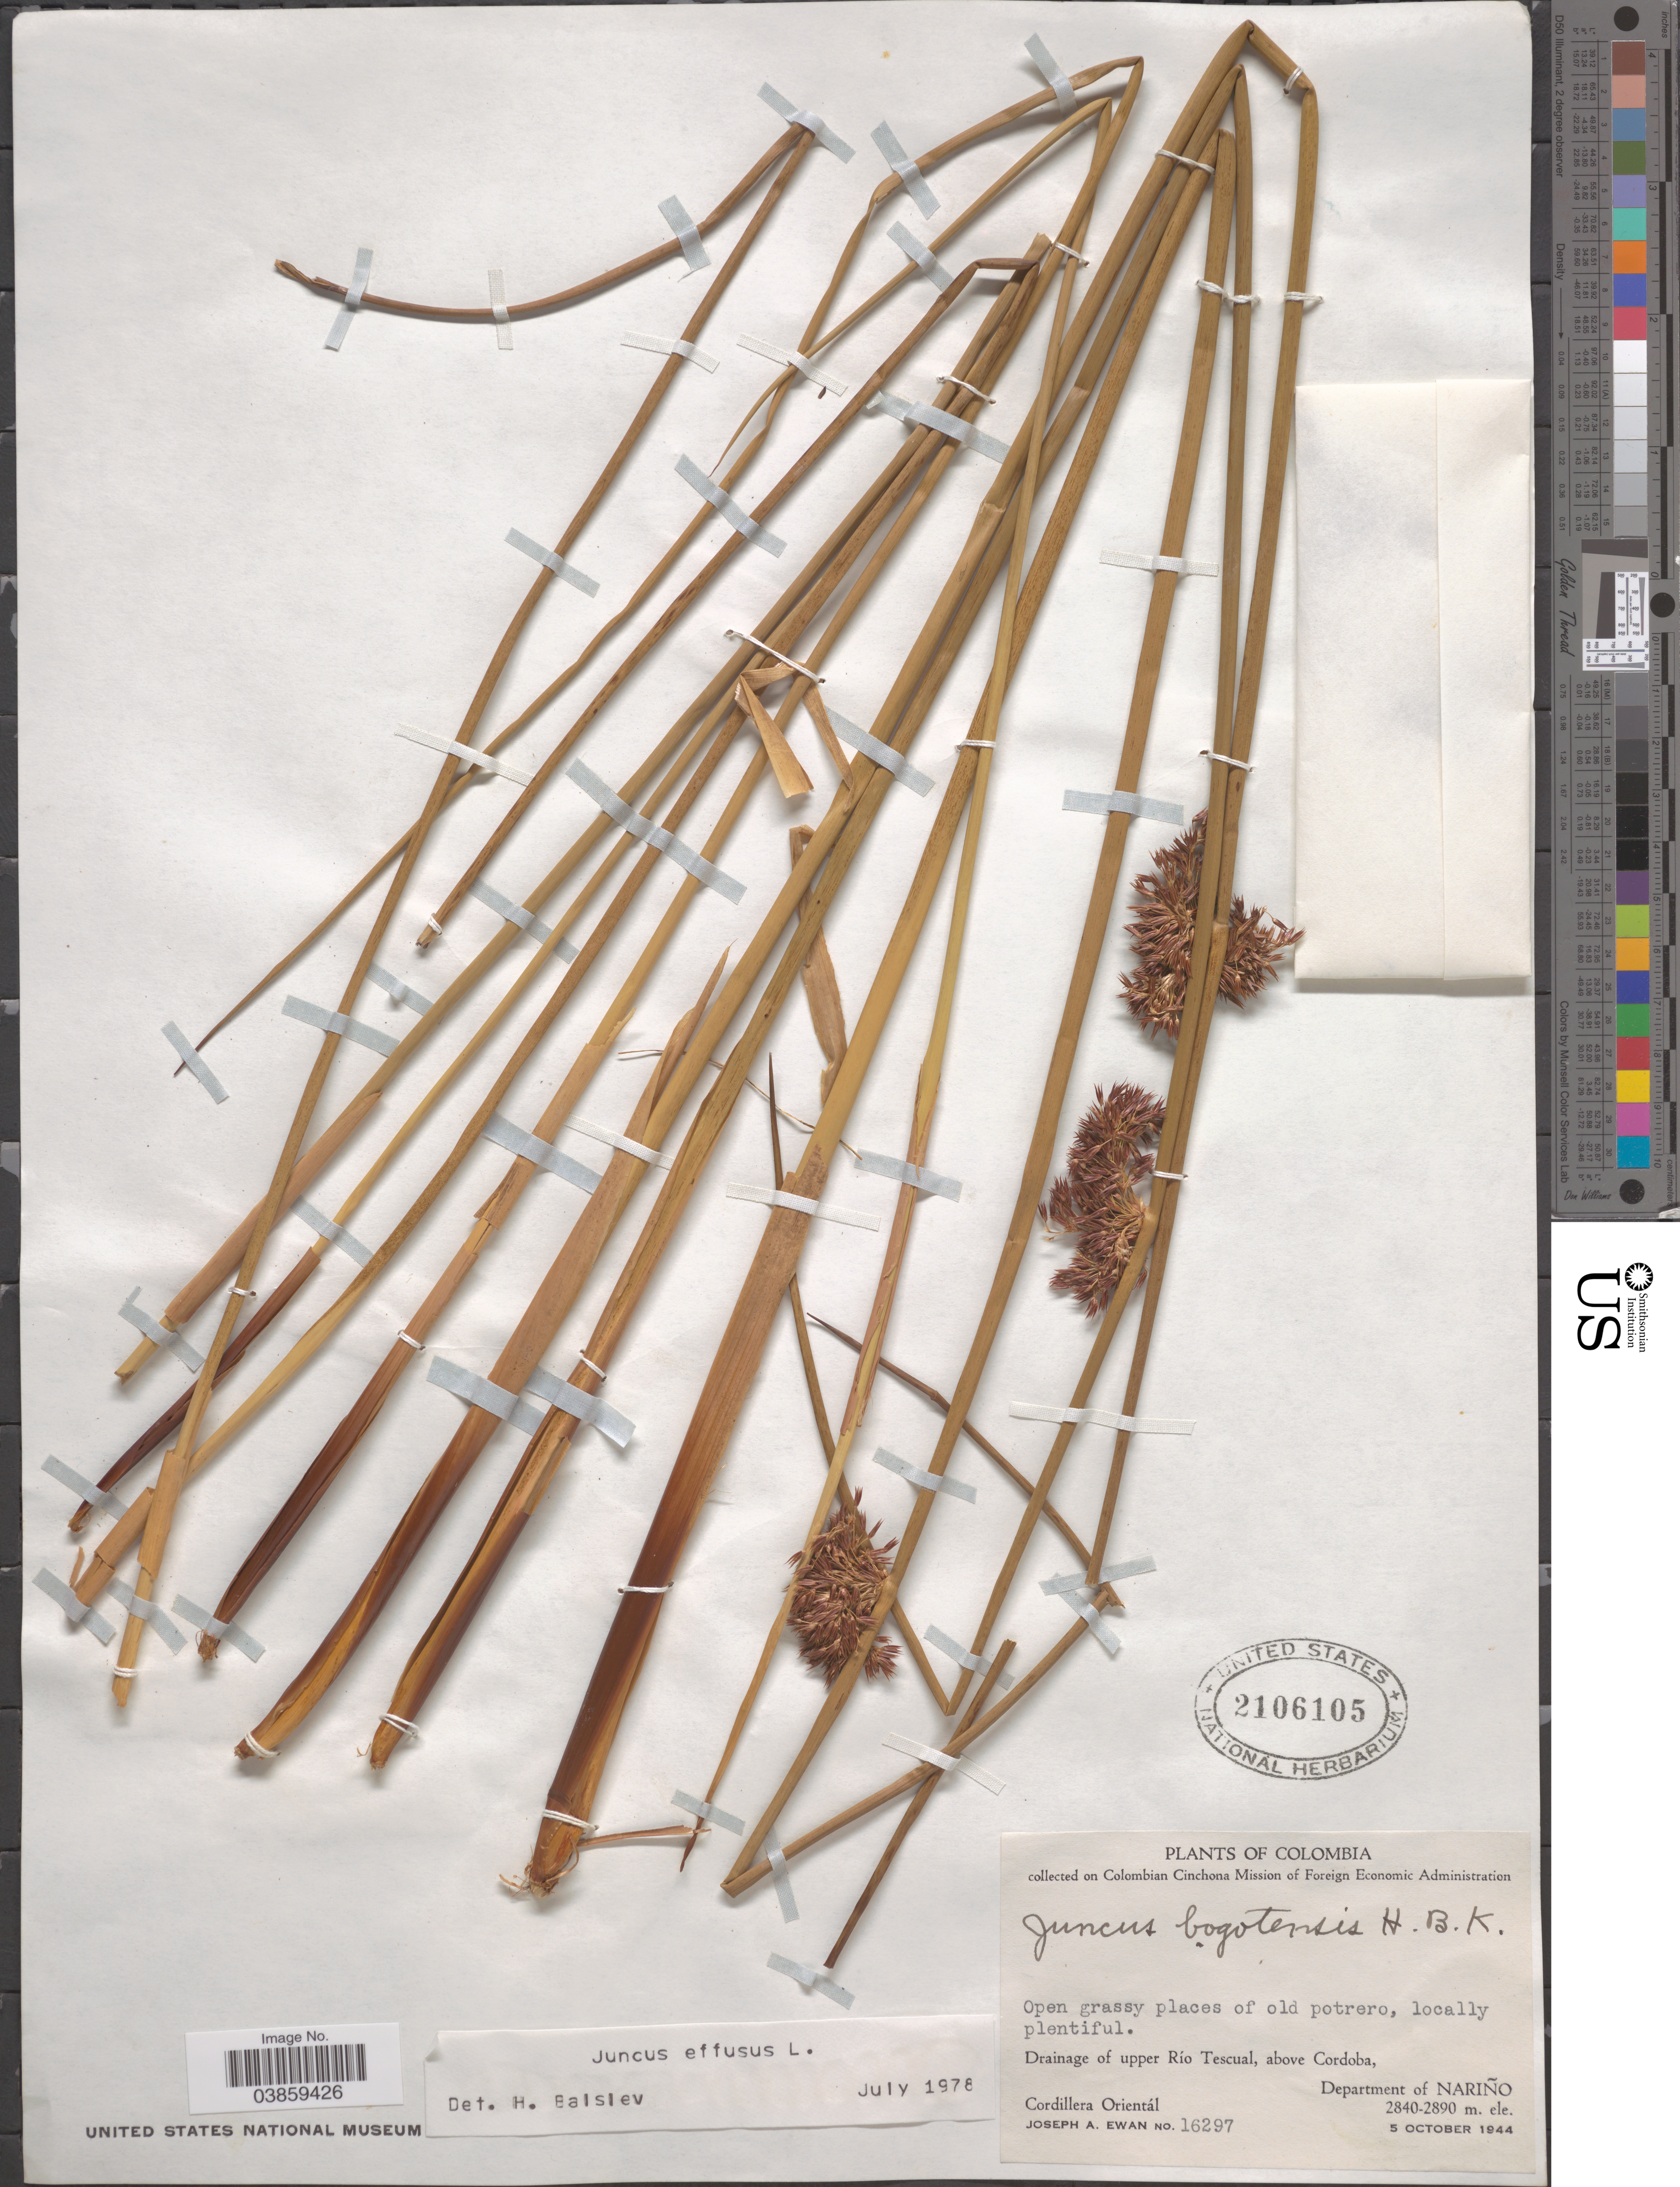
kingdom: Plantae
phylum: Tracheophyta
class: Liliopsida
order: Poales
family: Juncaceae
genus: Juncus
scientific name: Juncus effusus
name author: L.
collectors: J. A. Ewan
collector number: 16297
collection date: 1944-10-05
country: Colombia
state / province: Nariño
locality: Drainage of upper Río Tescual, above Cordoba, Department of Nariño.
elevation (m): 2840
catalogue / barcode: US 2106105